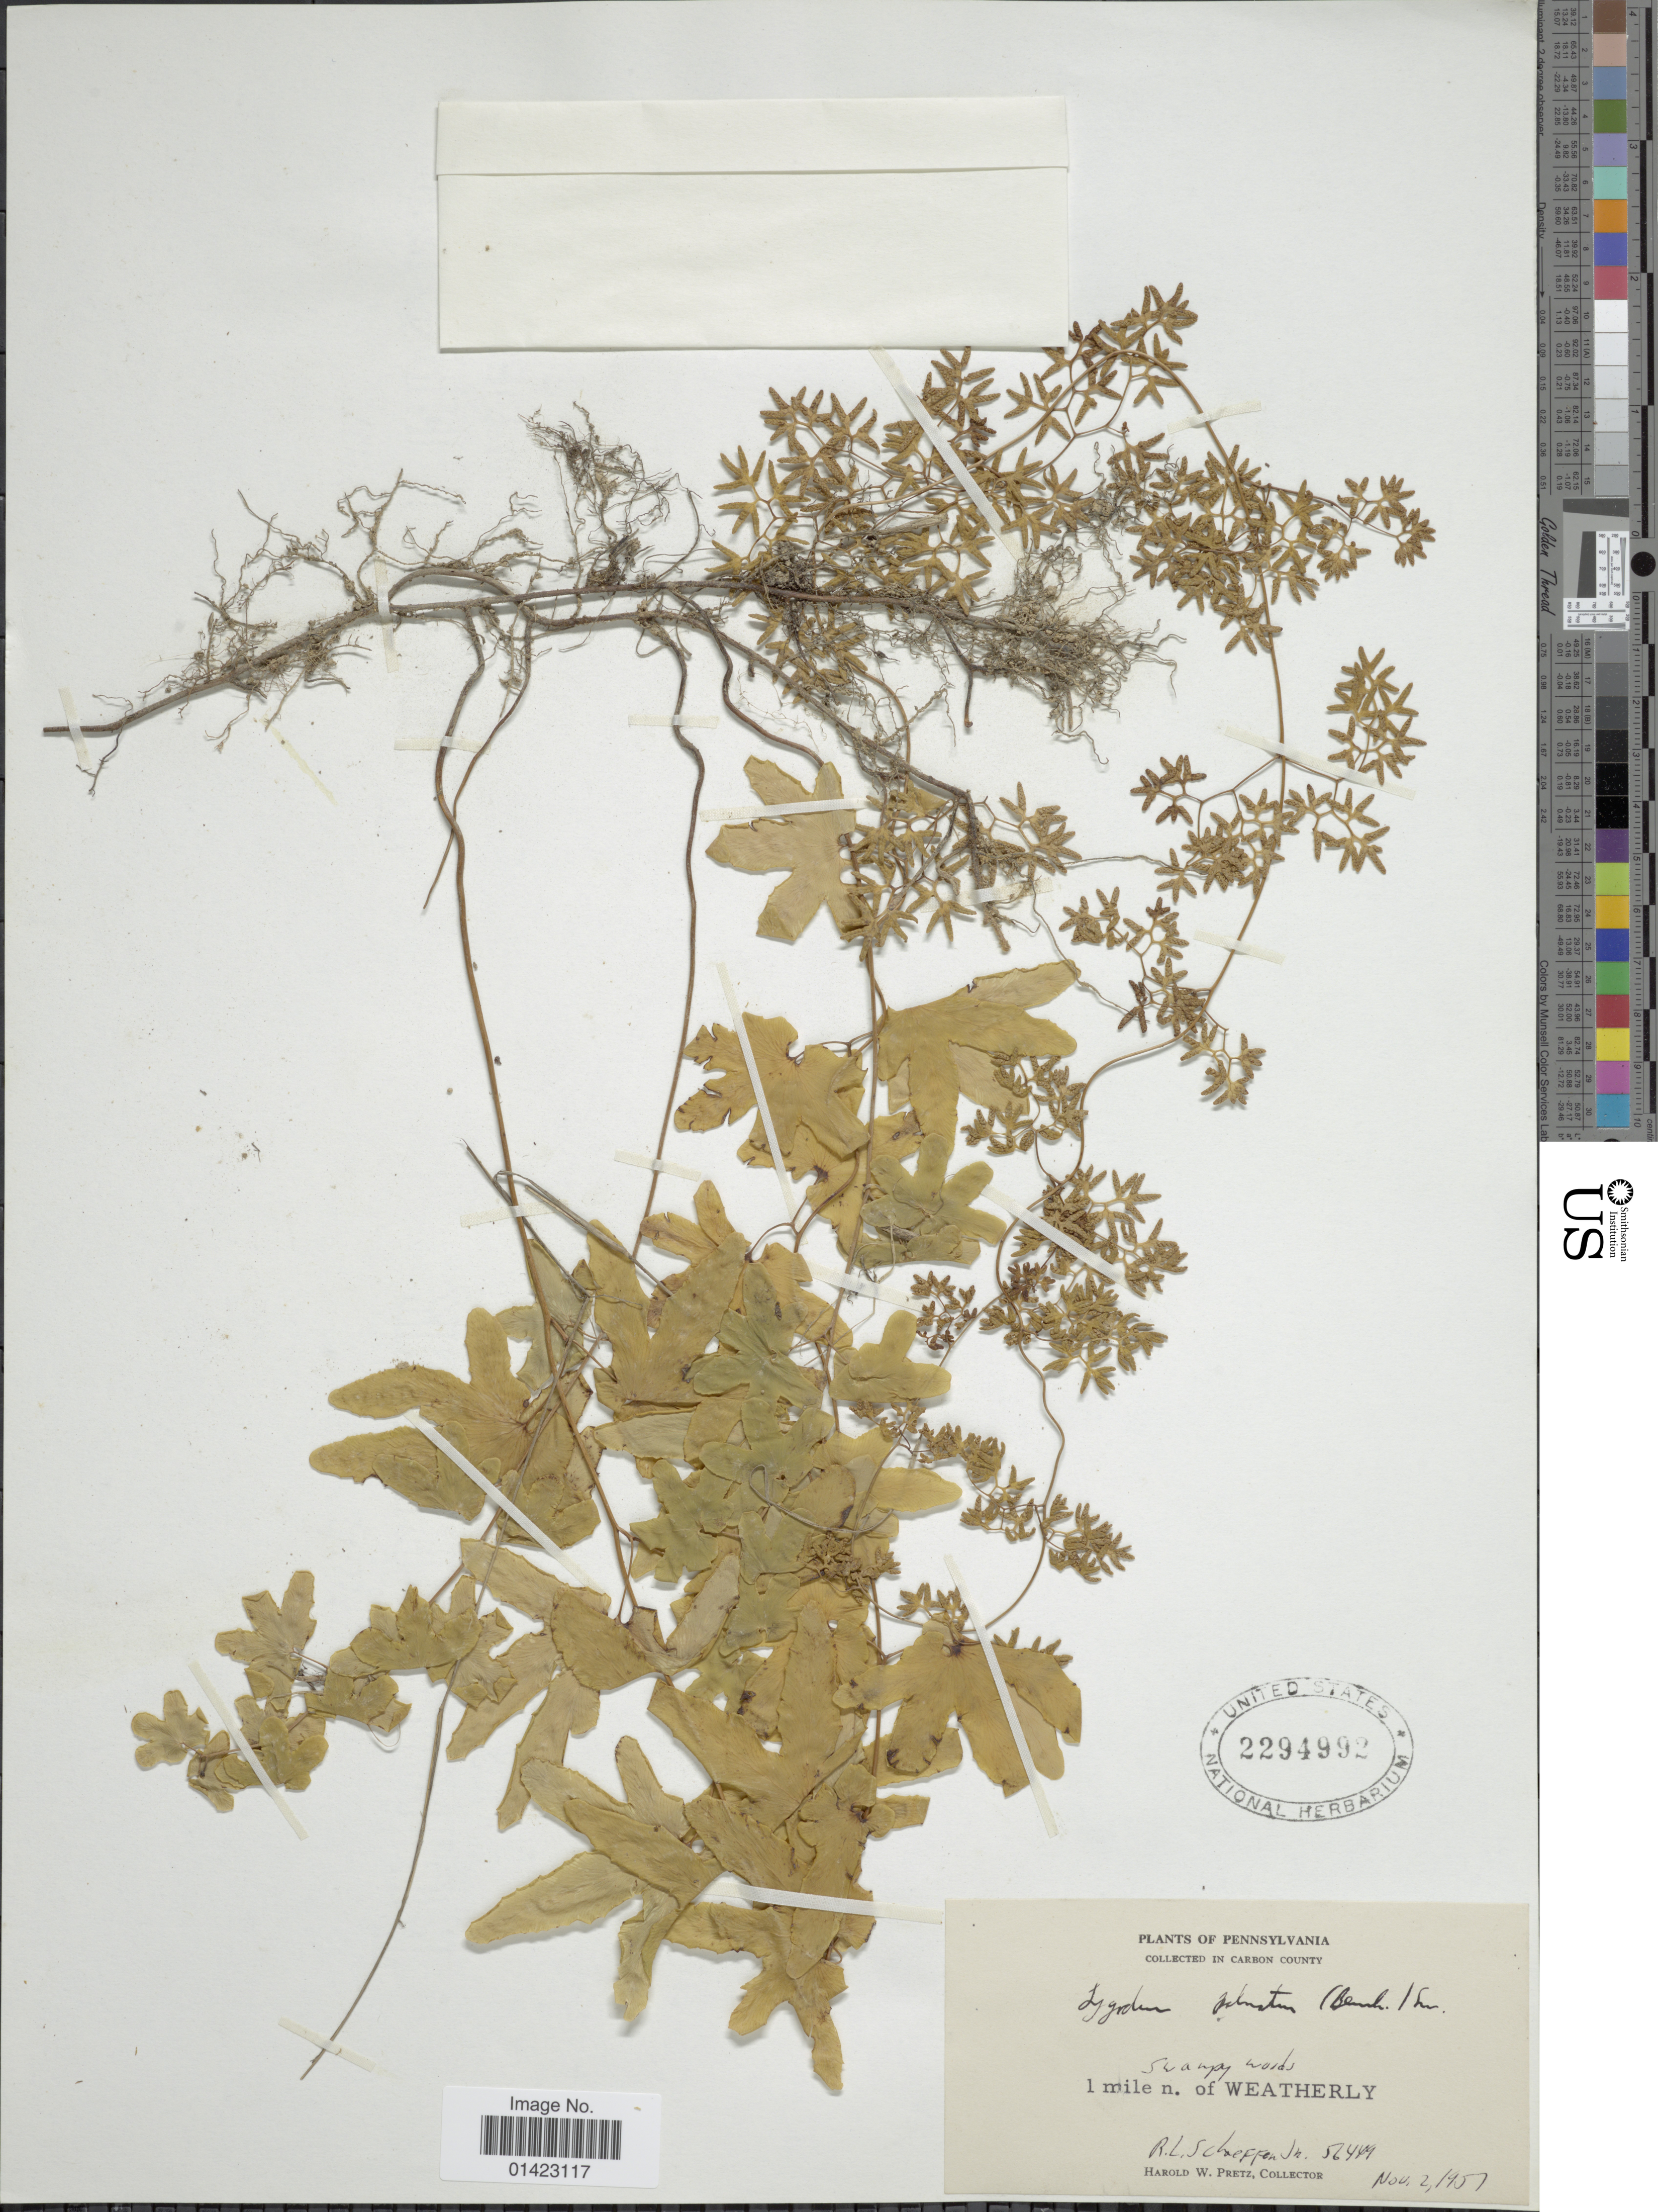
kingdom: Plantae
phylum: Tracheophyta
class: Polypodiopsida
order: Schizaeales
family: Lygodiaceae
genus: Lygodium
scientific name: Lygodium palmatum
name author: (Bernh.) Sw.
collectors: R. L. Schaeffer Jr. & H. W. Pretz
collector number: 56449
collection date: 1957-11-02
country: United States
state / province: Pennsylvania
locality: Pennsylvania, Carbon County, 1 mile n. of Weatherly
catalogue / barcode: US 2294992